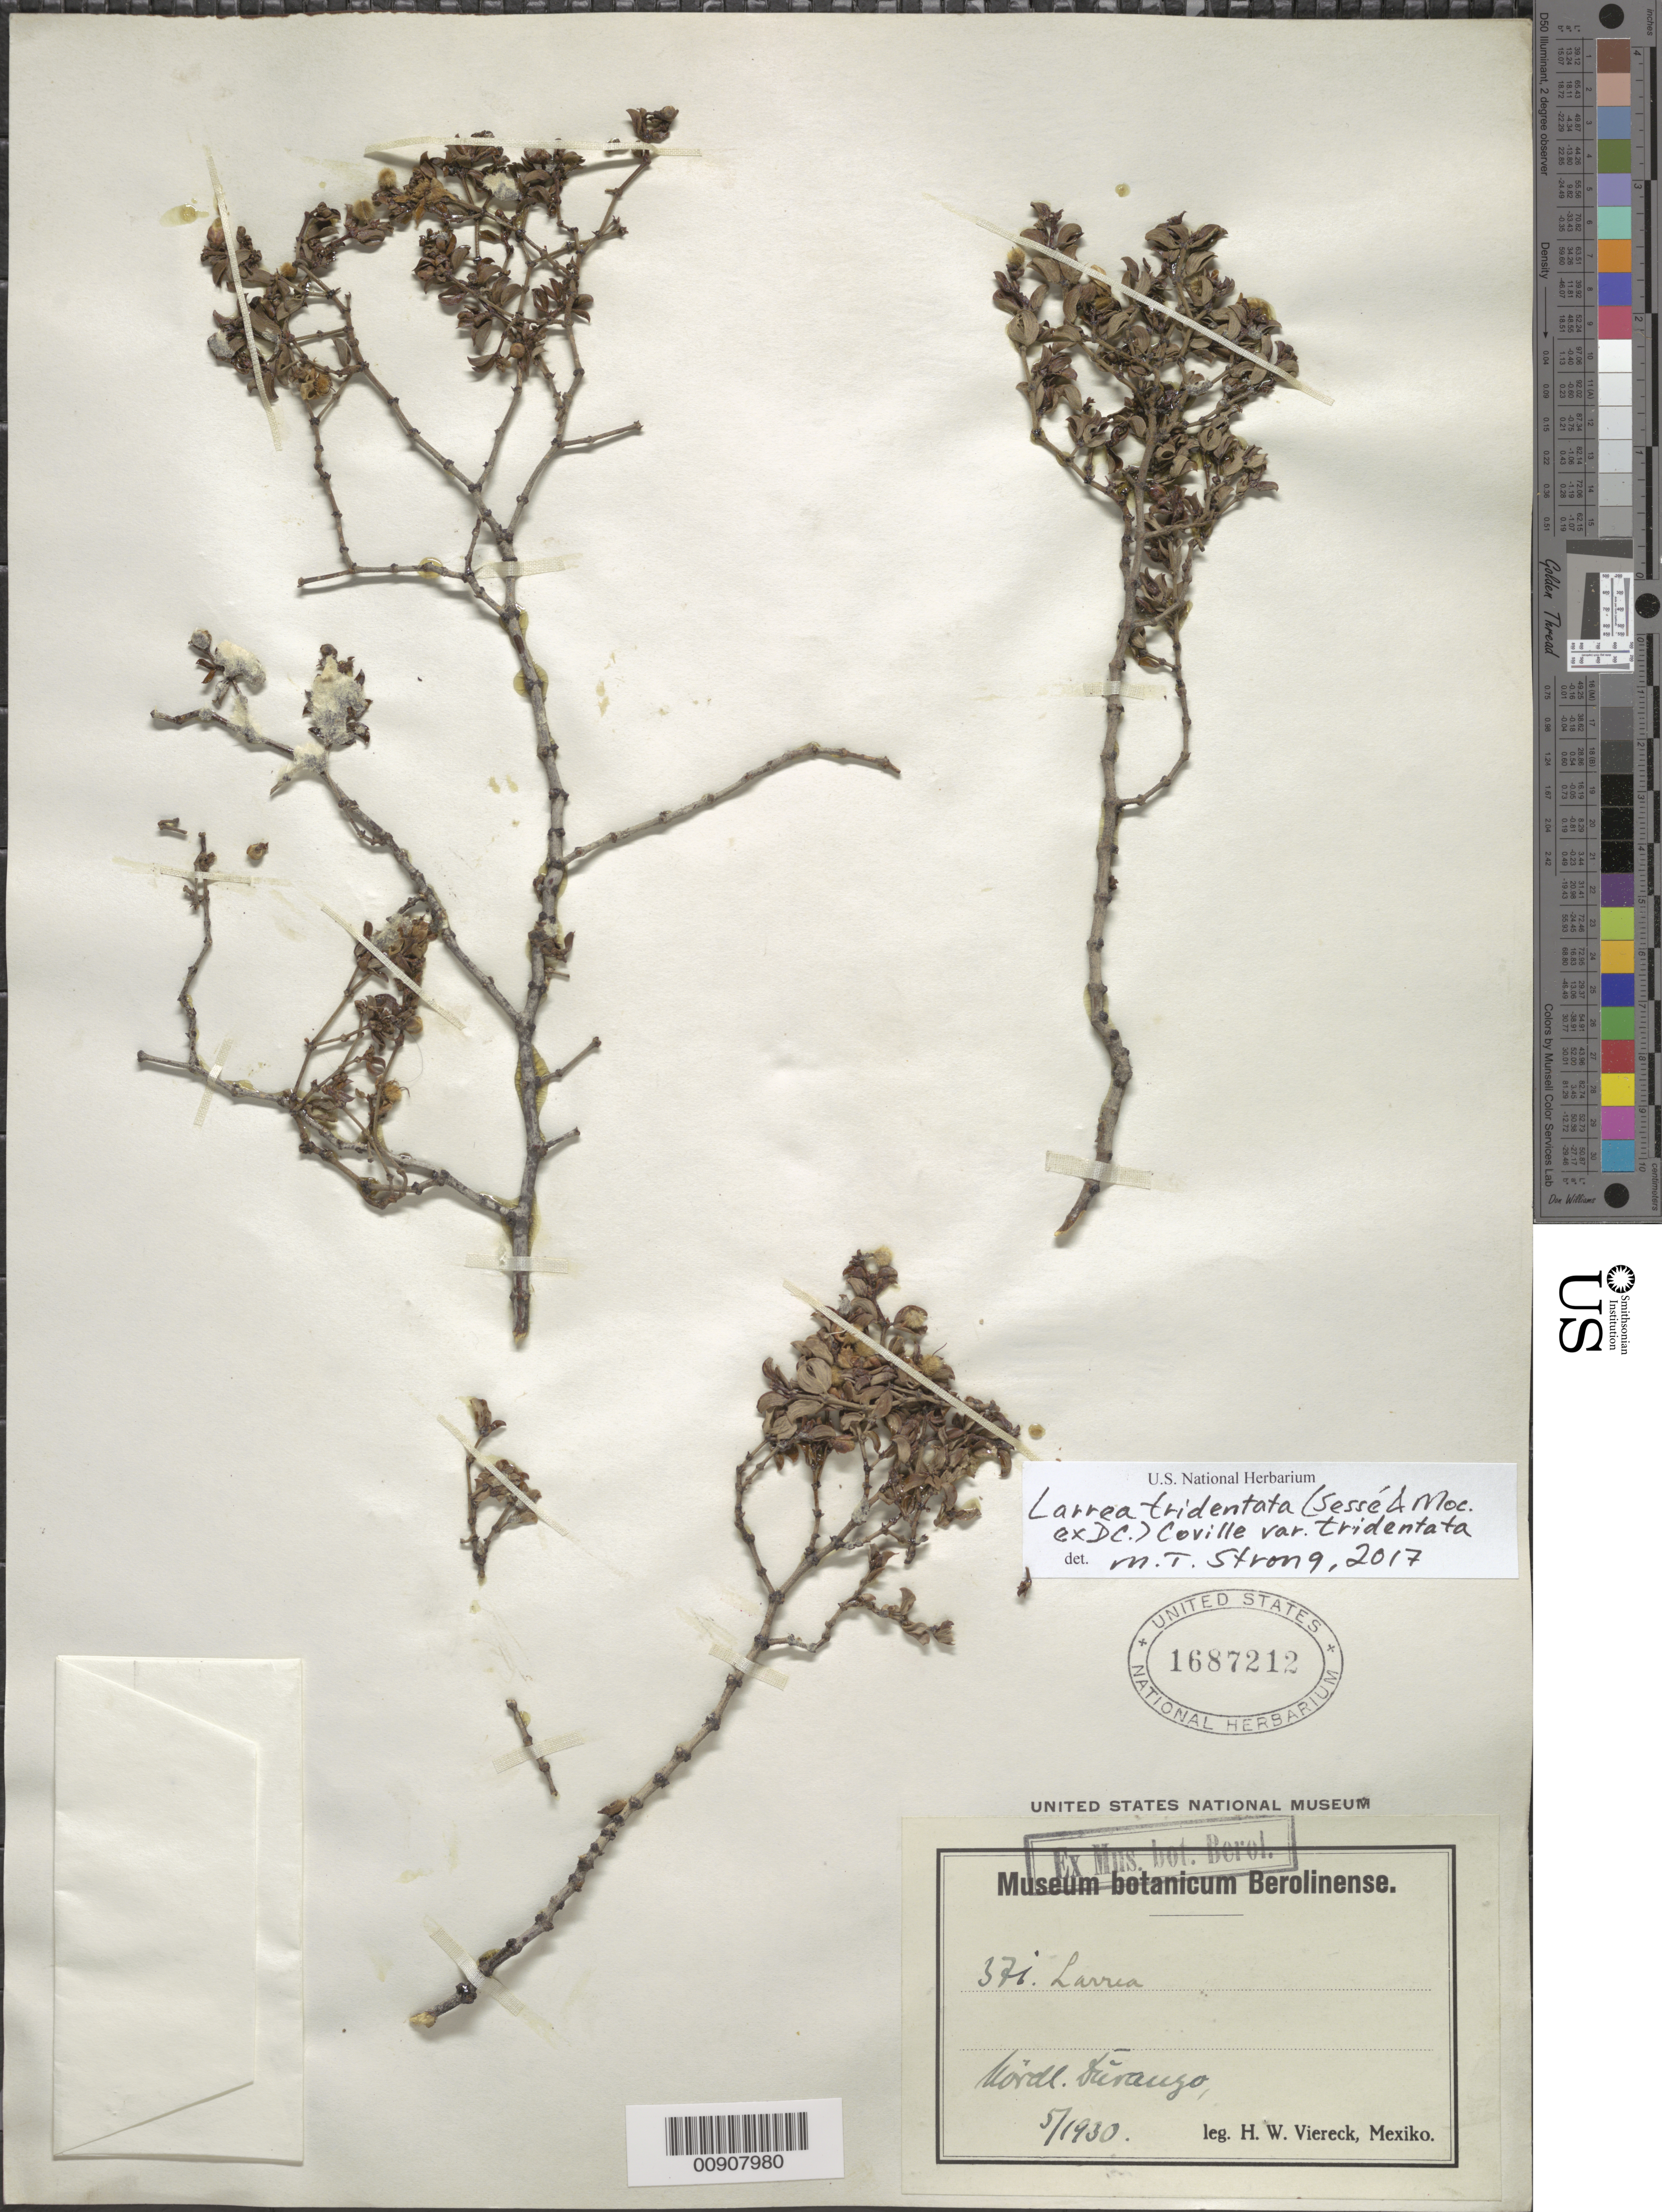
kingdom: Plantae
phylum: Tracheophyta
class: Magnoliopsida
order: Zygophyllales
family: Zygophyllaceae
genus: Larrea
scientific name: Larrea tridentata var. tridentata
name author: (Sessé & Moc. ex DC.) Coville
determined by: Strong, M. T., (US), Smithsonian Institution - National Museum of Natural History (UNITED STATES)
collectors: H. W. Viereck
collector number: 371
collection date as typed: May 1930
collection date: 1930-05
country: Mexico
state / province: Durango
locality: Nördl Durango.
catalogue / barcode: US 1687212